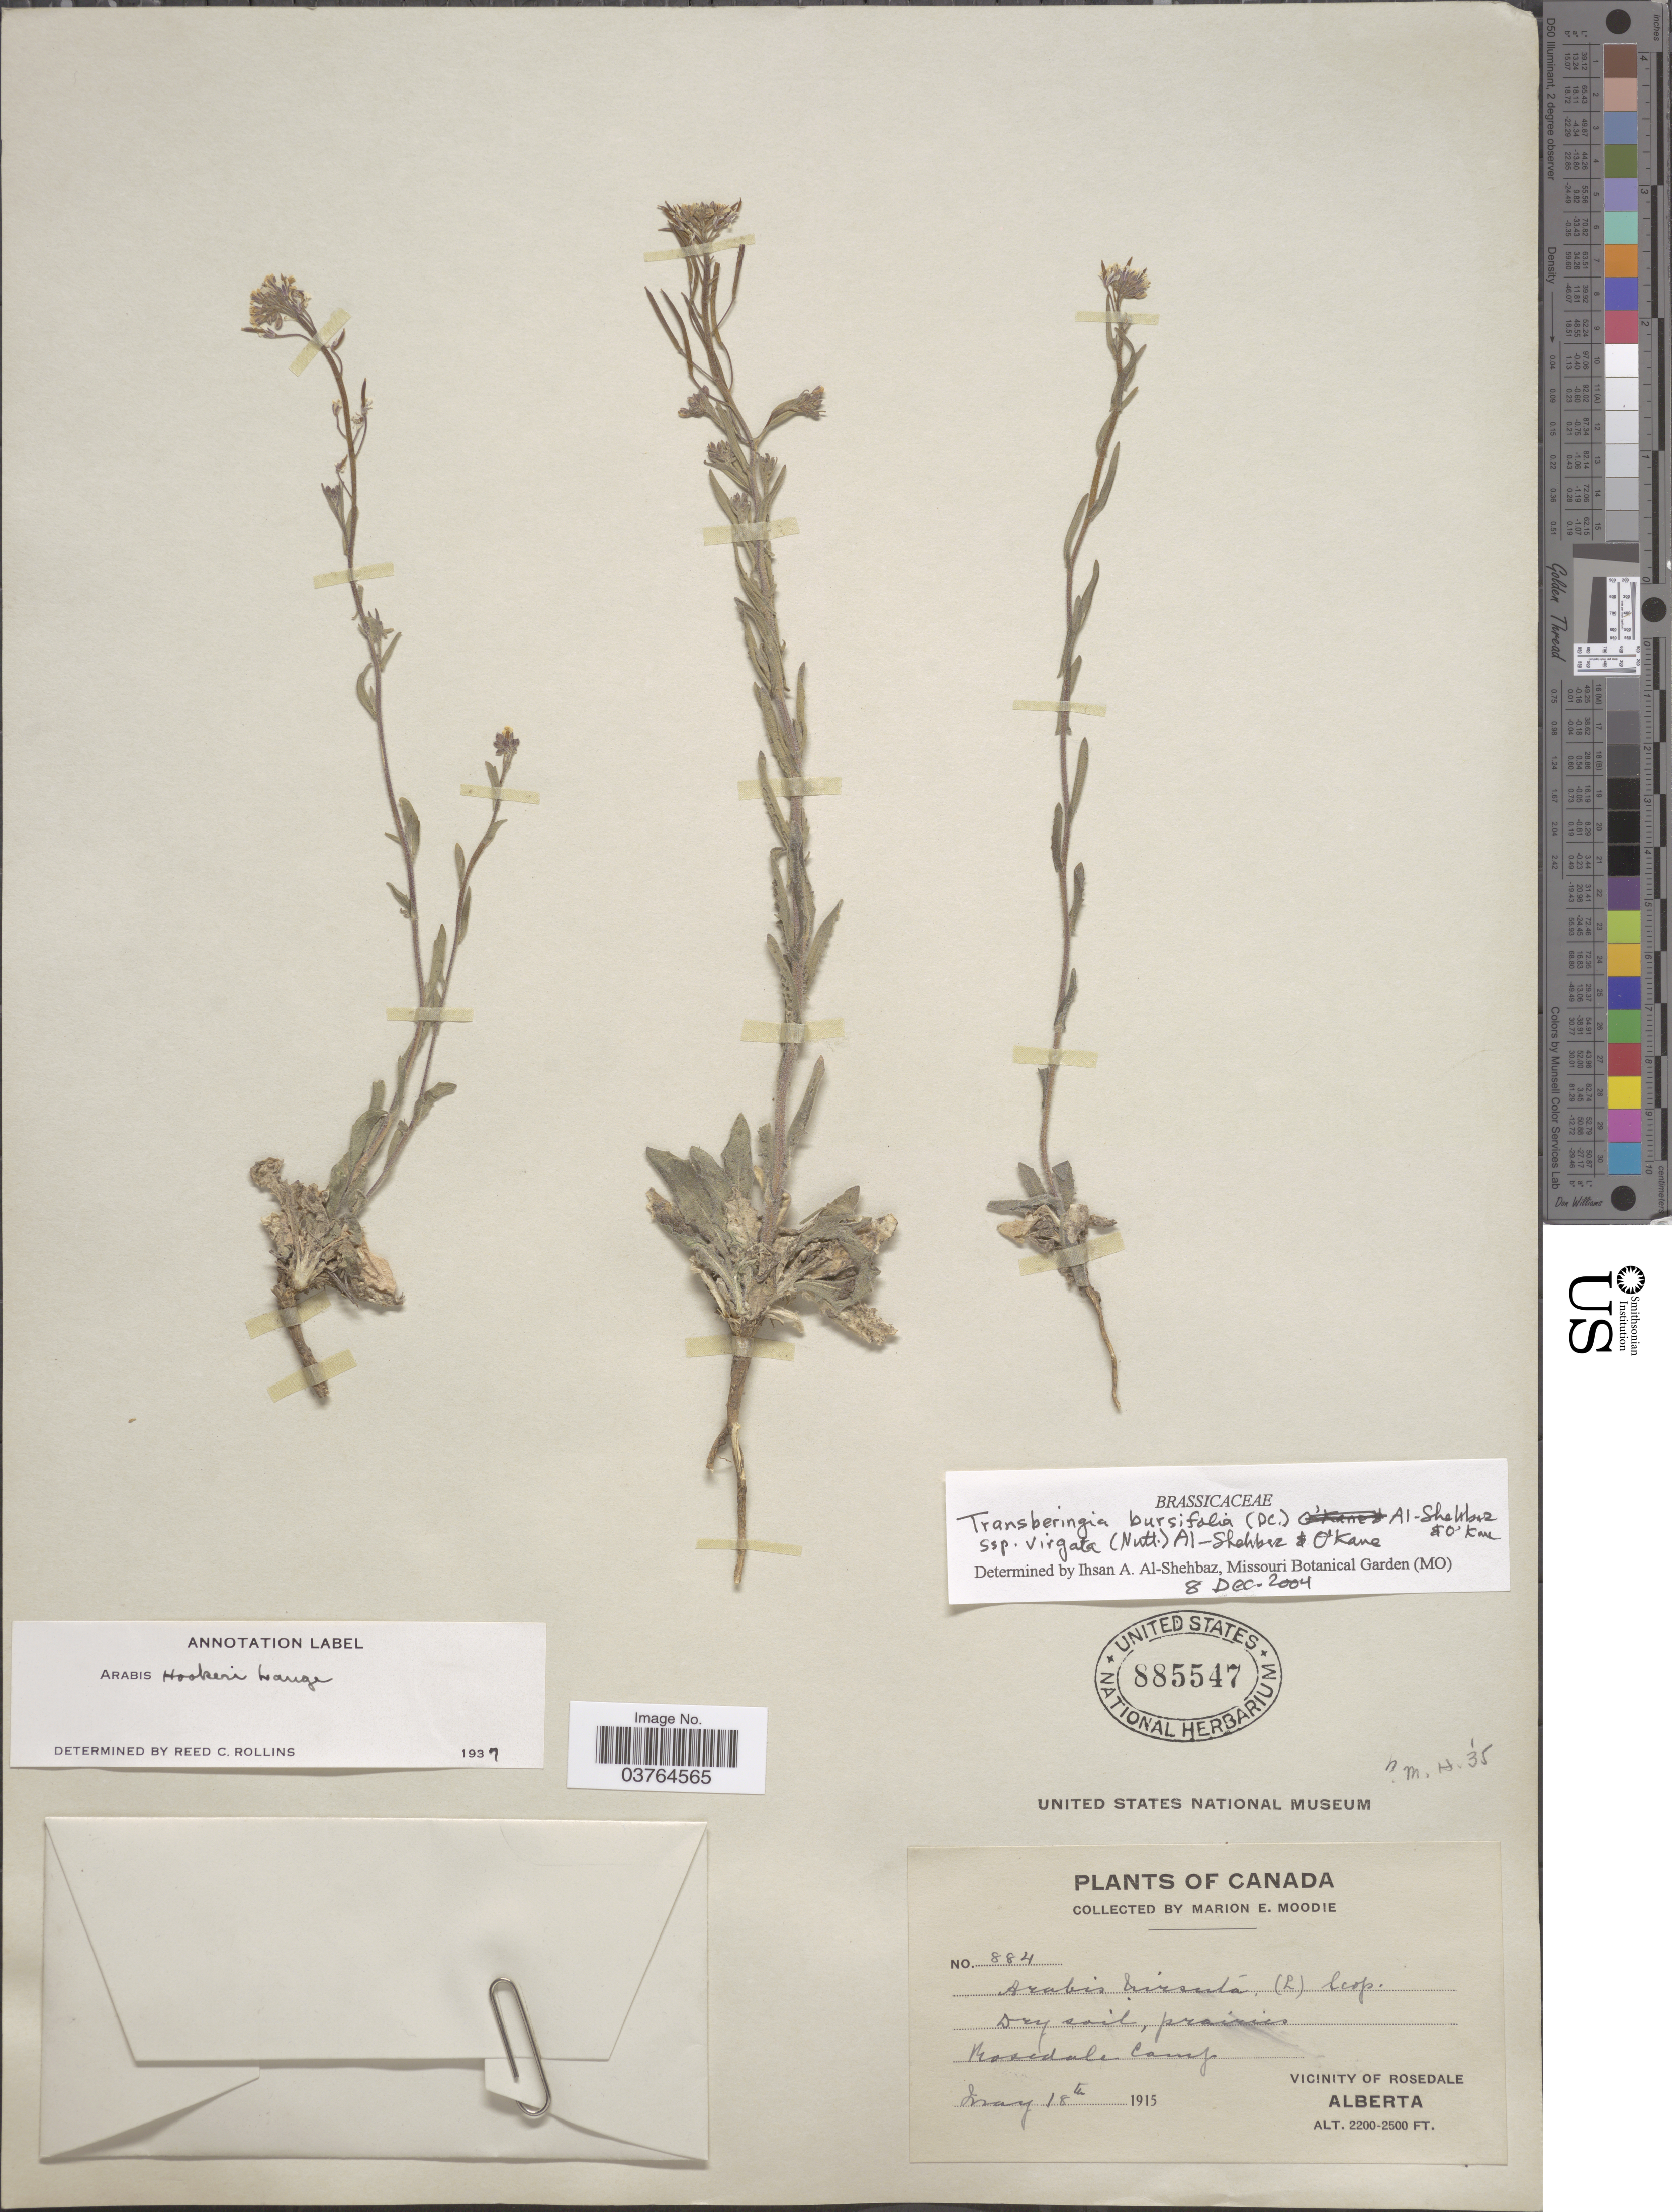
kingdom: Plantae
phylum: Tracheophyta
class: Magnoliopsida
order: Brassicales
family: Brassicaceae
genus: Transberingia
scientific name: Transberingia bursifolia subsp. virgata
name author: (Nutt.) Al-Shehbaz & O'Kane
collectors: M. E. Moodie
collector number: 884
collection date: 1915-05-18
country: Canada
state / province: Alberta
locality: Rosedale Camp. Vicinity of Rosedale.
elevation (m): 671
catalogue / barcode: US 885547